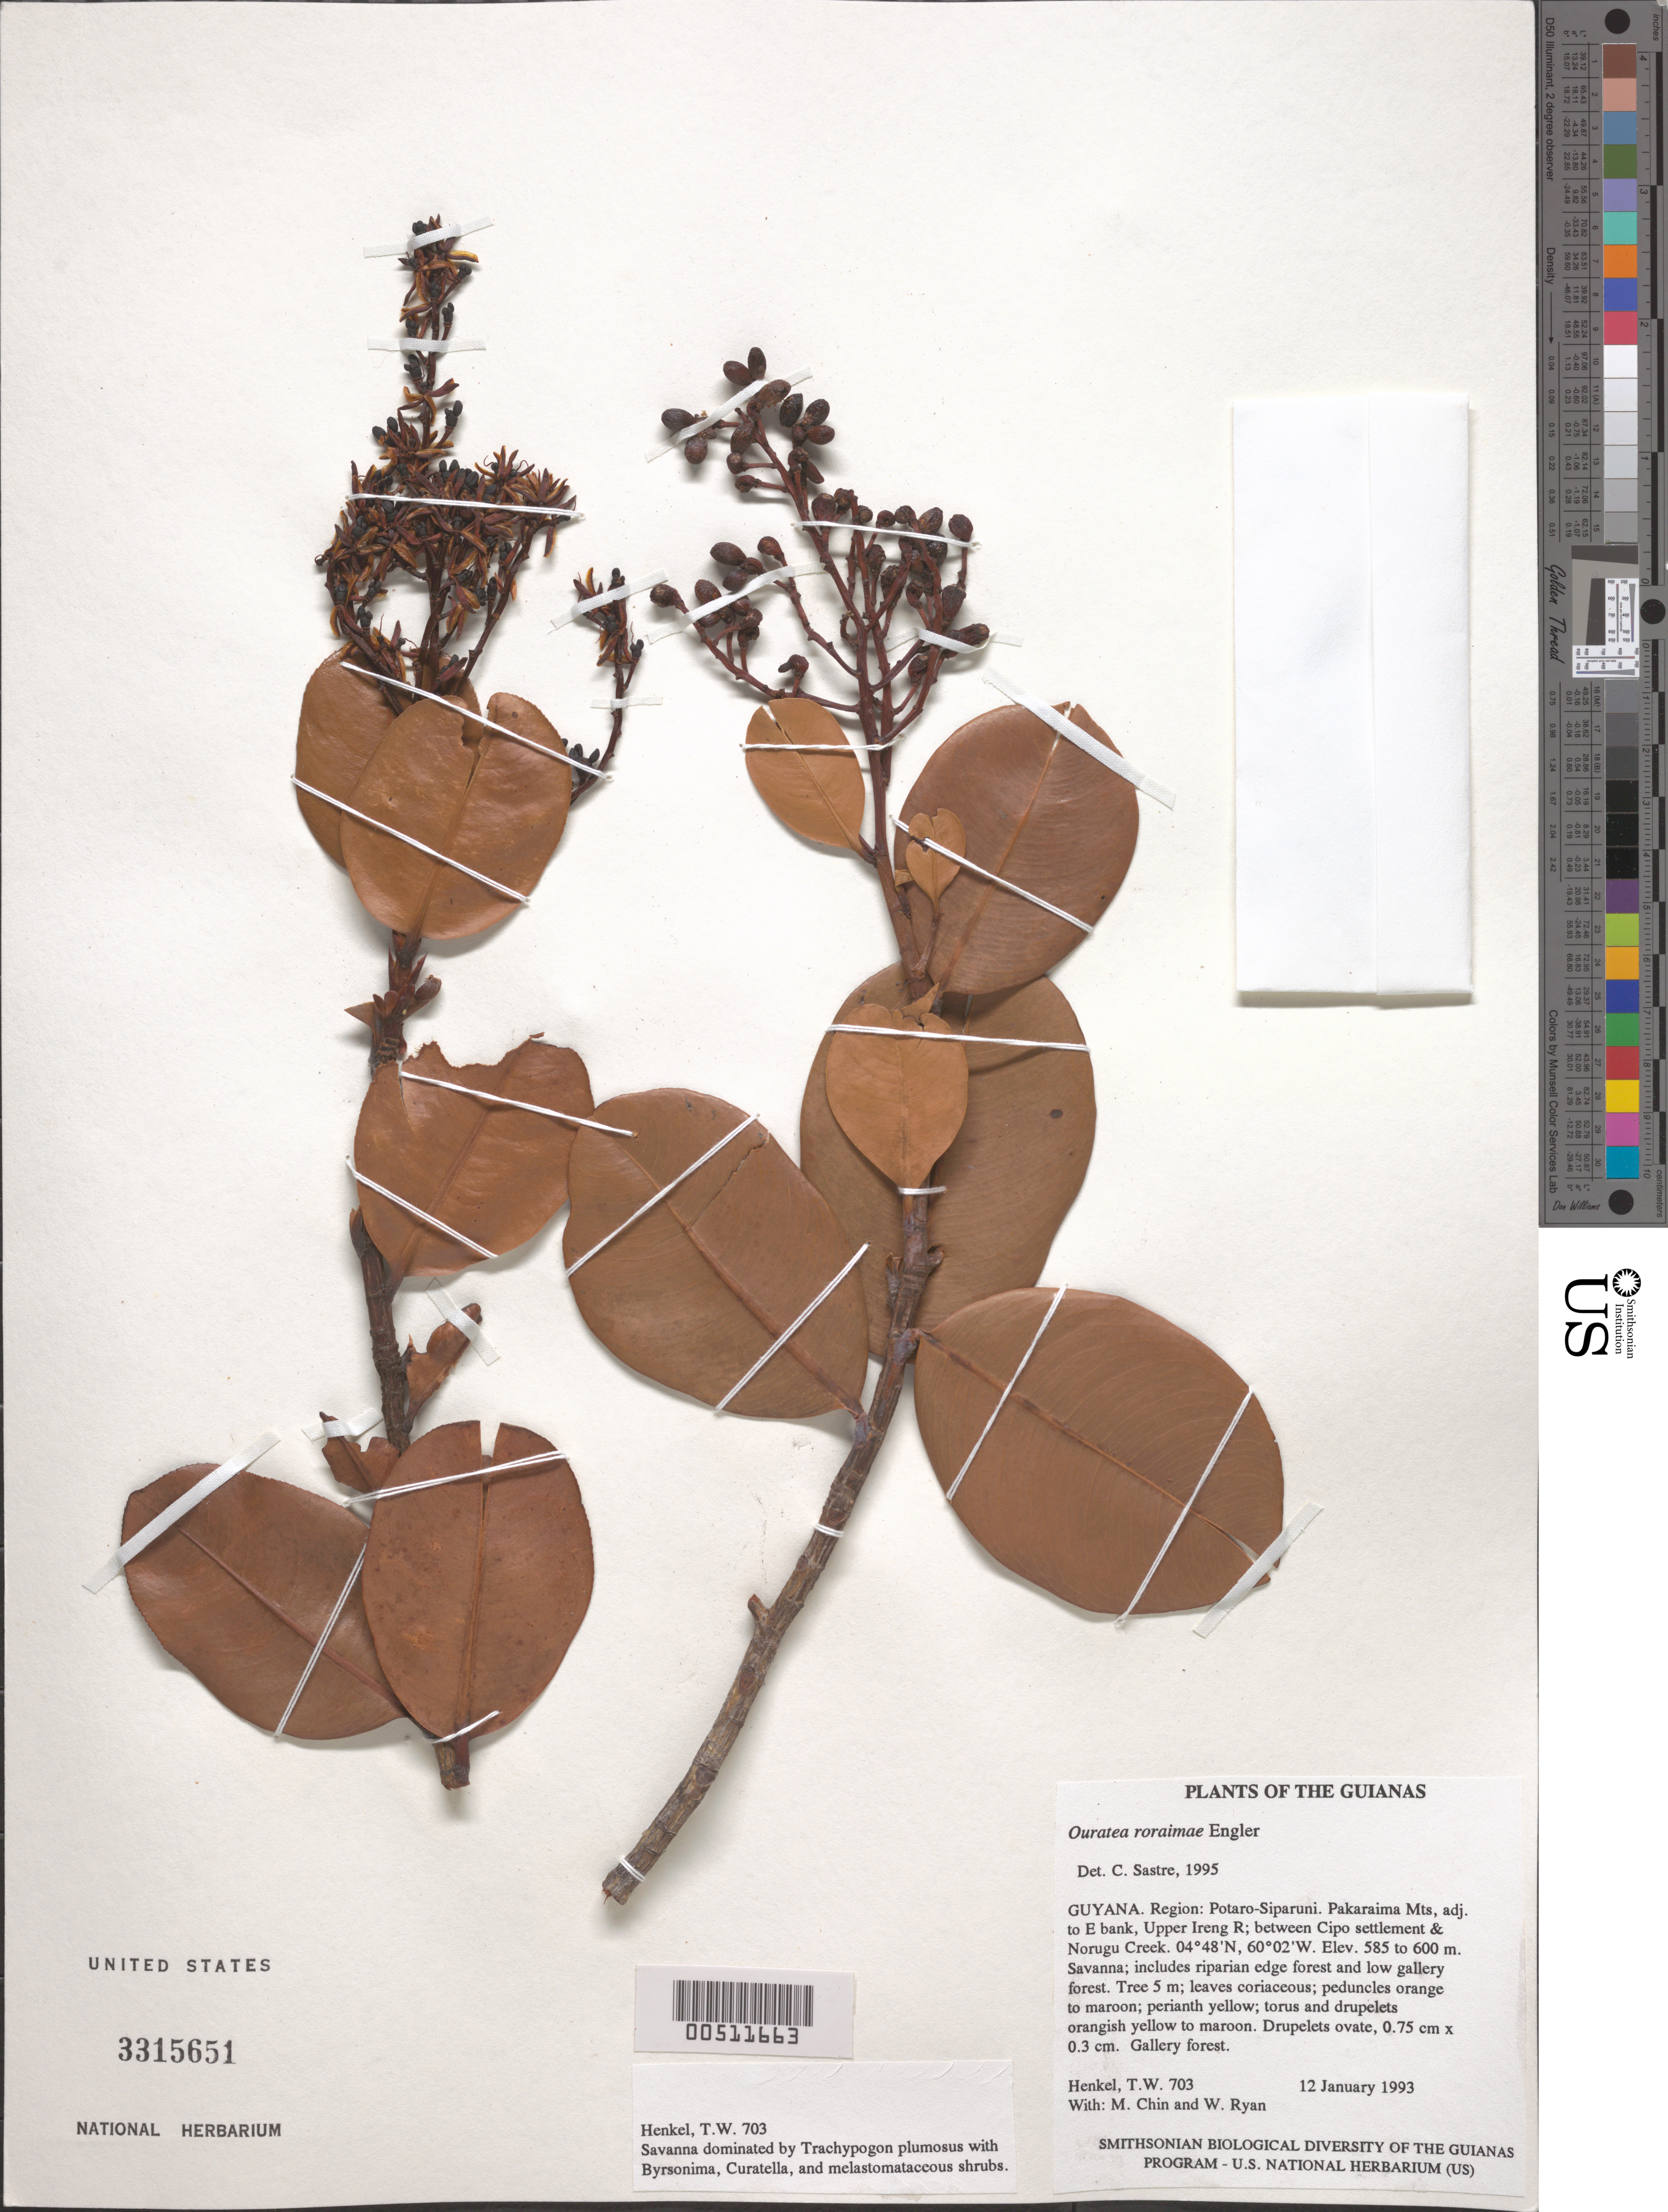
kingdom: Plantae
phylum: Tracheophyta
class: Magnoliopsida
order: Malpighiales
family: Ochnaceae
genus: Ouratea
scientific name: Ouratea roraimae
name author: Engl.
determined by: Sastre, C. H. L.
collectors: T. Henkel, M. Chin & W. Ryan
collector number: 703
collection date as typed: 12 January 1993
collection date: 1993-01-12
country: Guyana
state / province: Potaro-Siparuni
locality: Pakaraima Mts, adj. to E bank, Upper Ireng R; between Cipo settlement & Norugu Creek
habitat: Savanna; includes riparian edge forest and low gallery forest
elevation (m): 585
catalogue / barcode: US 3315651